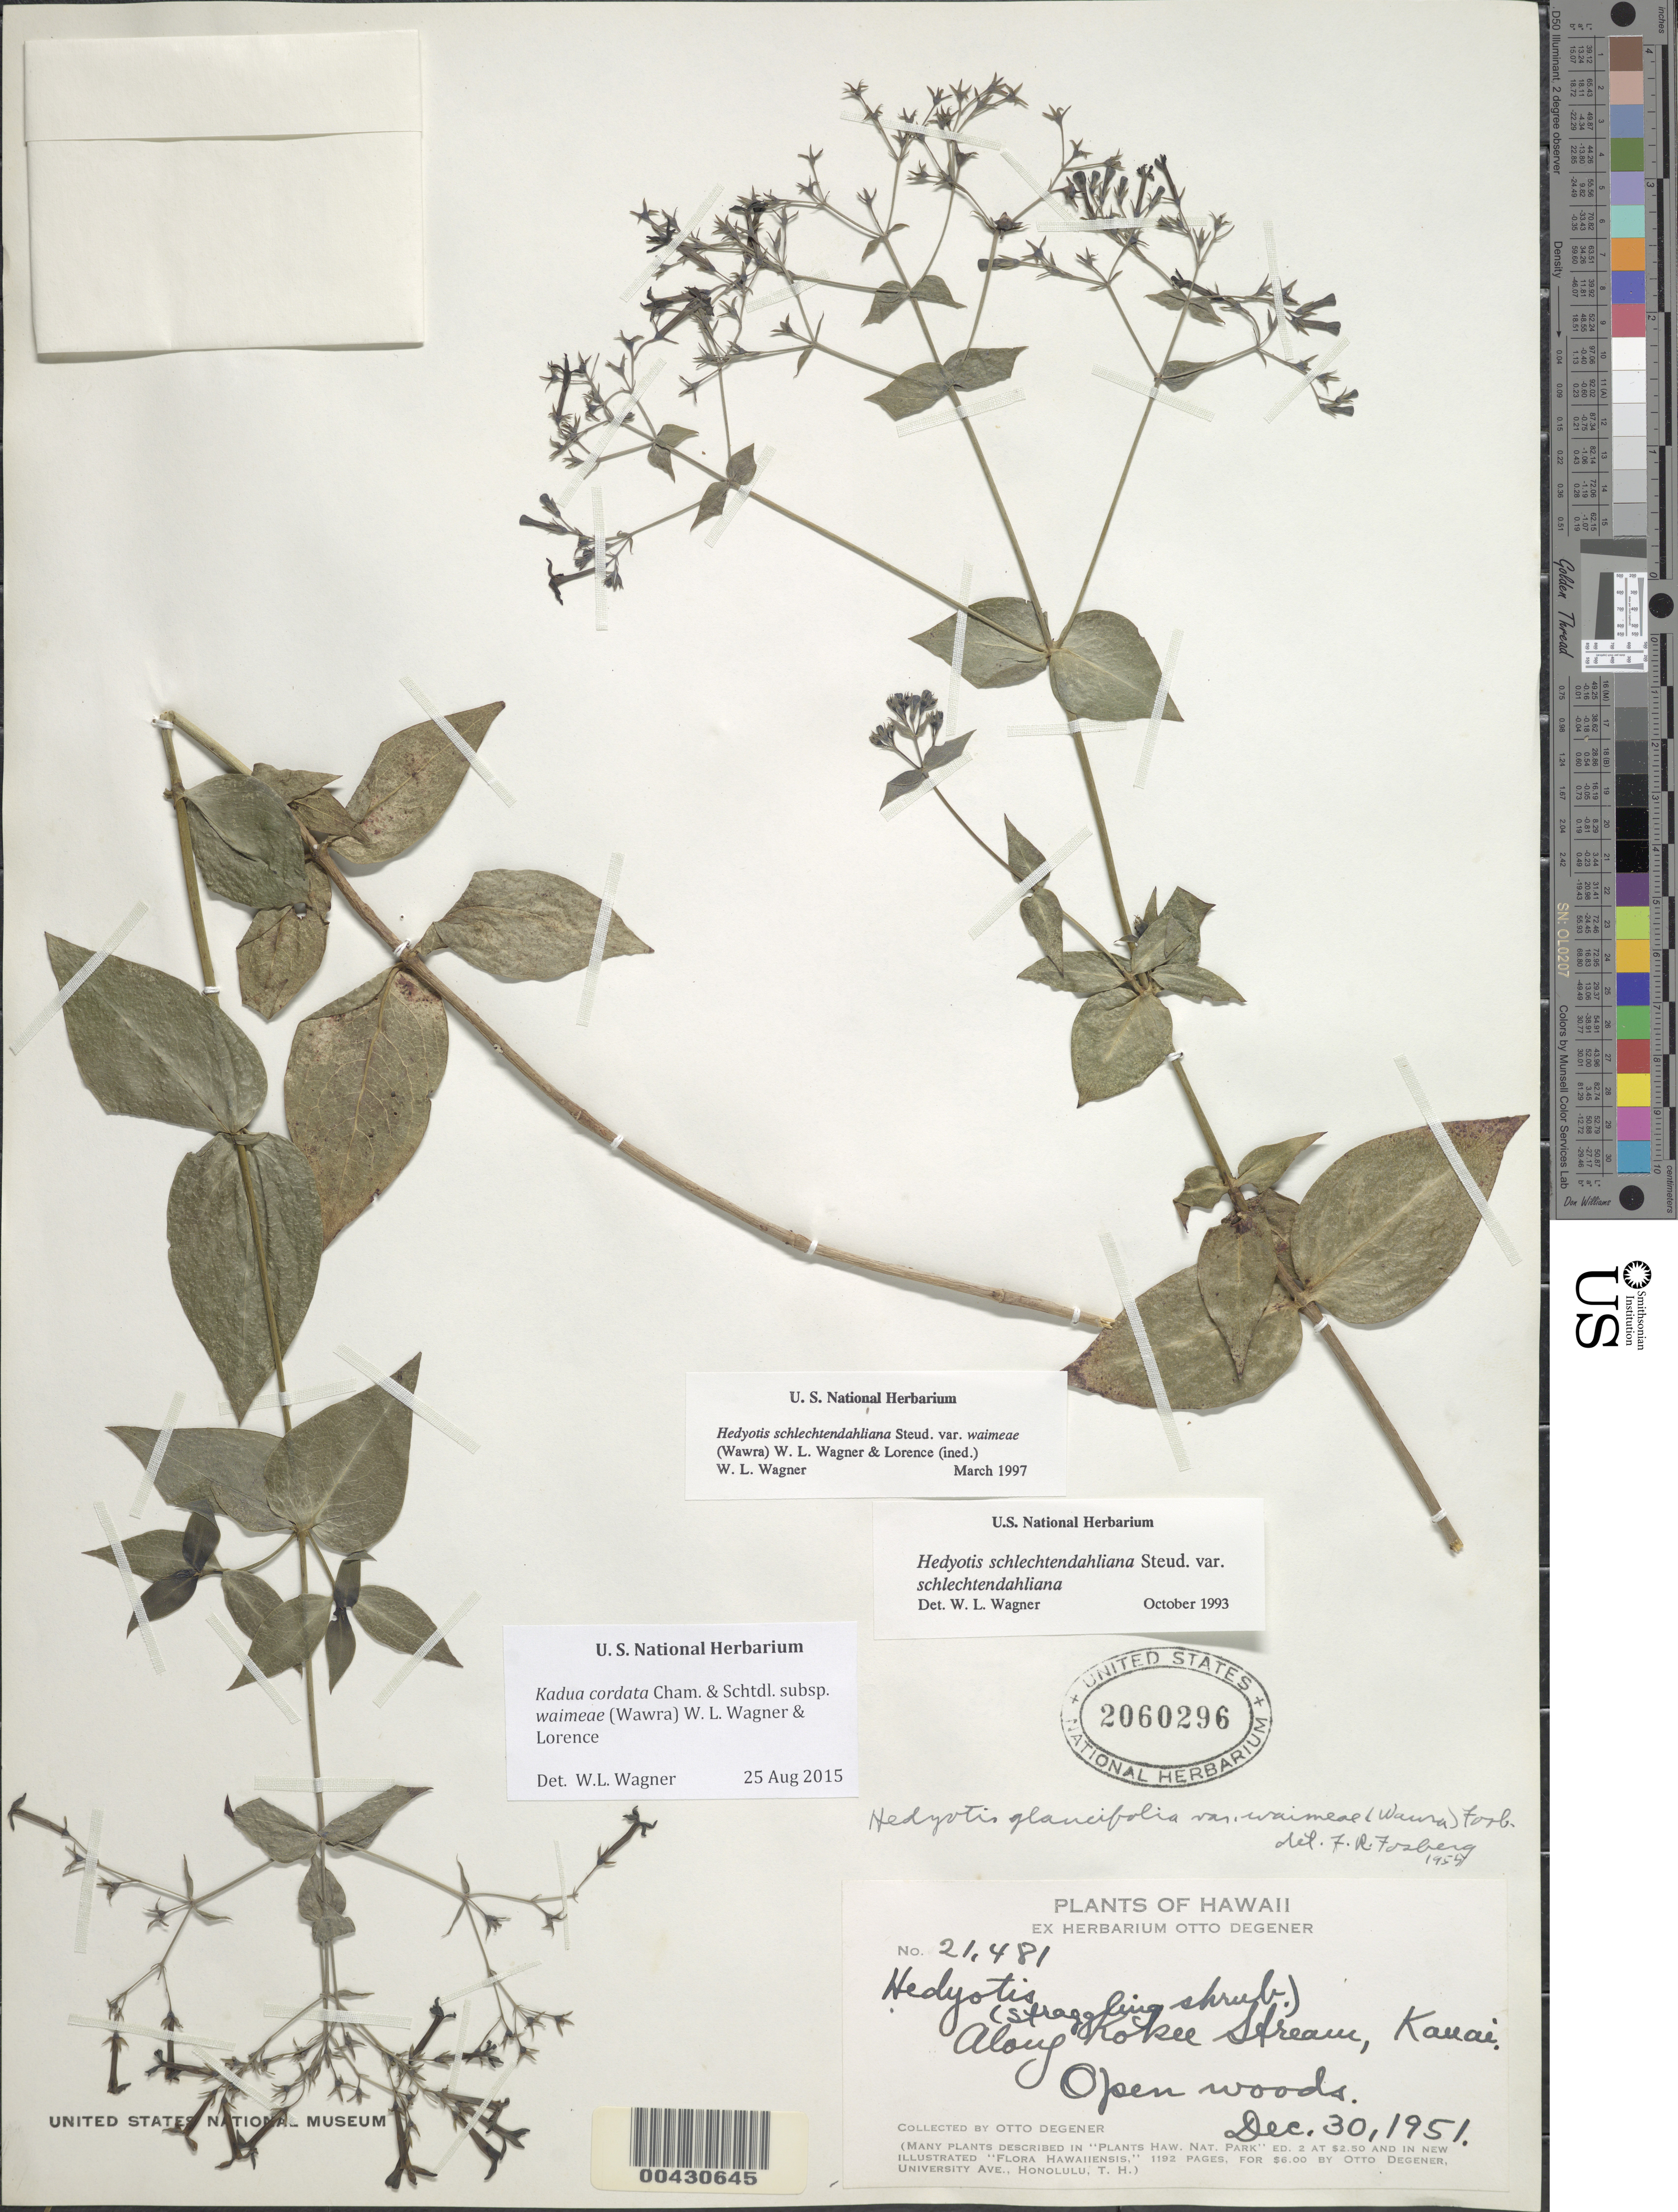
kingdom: Plantae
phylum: Tracheophyta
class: Magnoliopsida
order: Gentianales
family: Rubiaceae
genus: Kadua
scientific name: Kadua cordata subsp. waimeae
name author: (Wawra) W.L. Wagner & Lorence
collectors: O. Degener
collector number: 21481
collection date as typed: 30 Dec 1951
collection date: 1951-12-30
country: United States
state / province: Hawaii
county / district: Kauai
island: Kaua'i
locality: Along Kokee Stream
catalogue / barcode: US 2060296